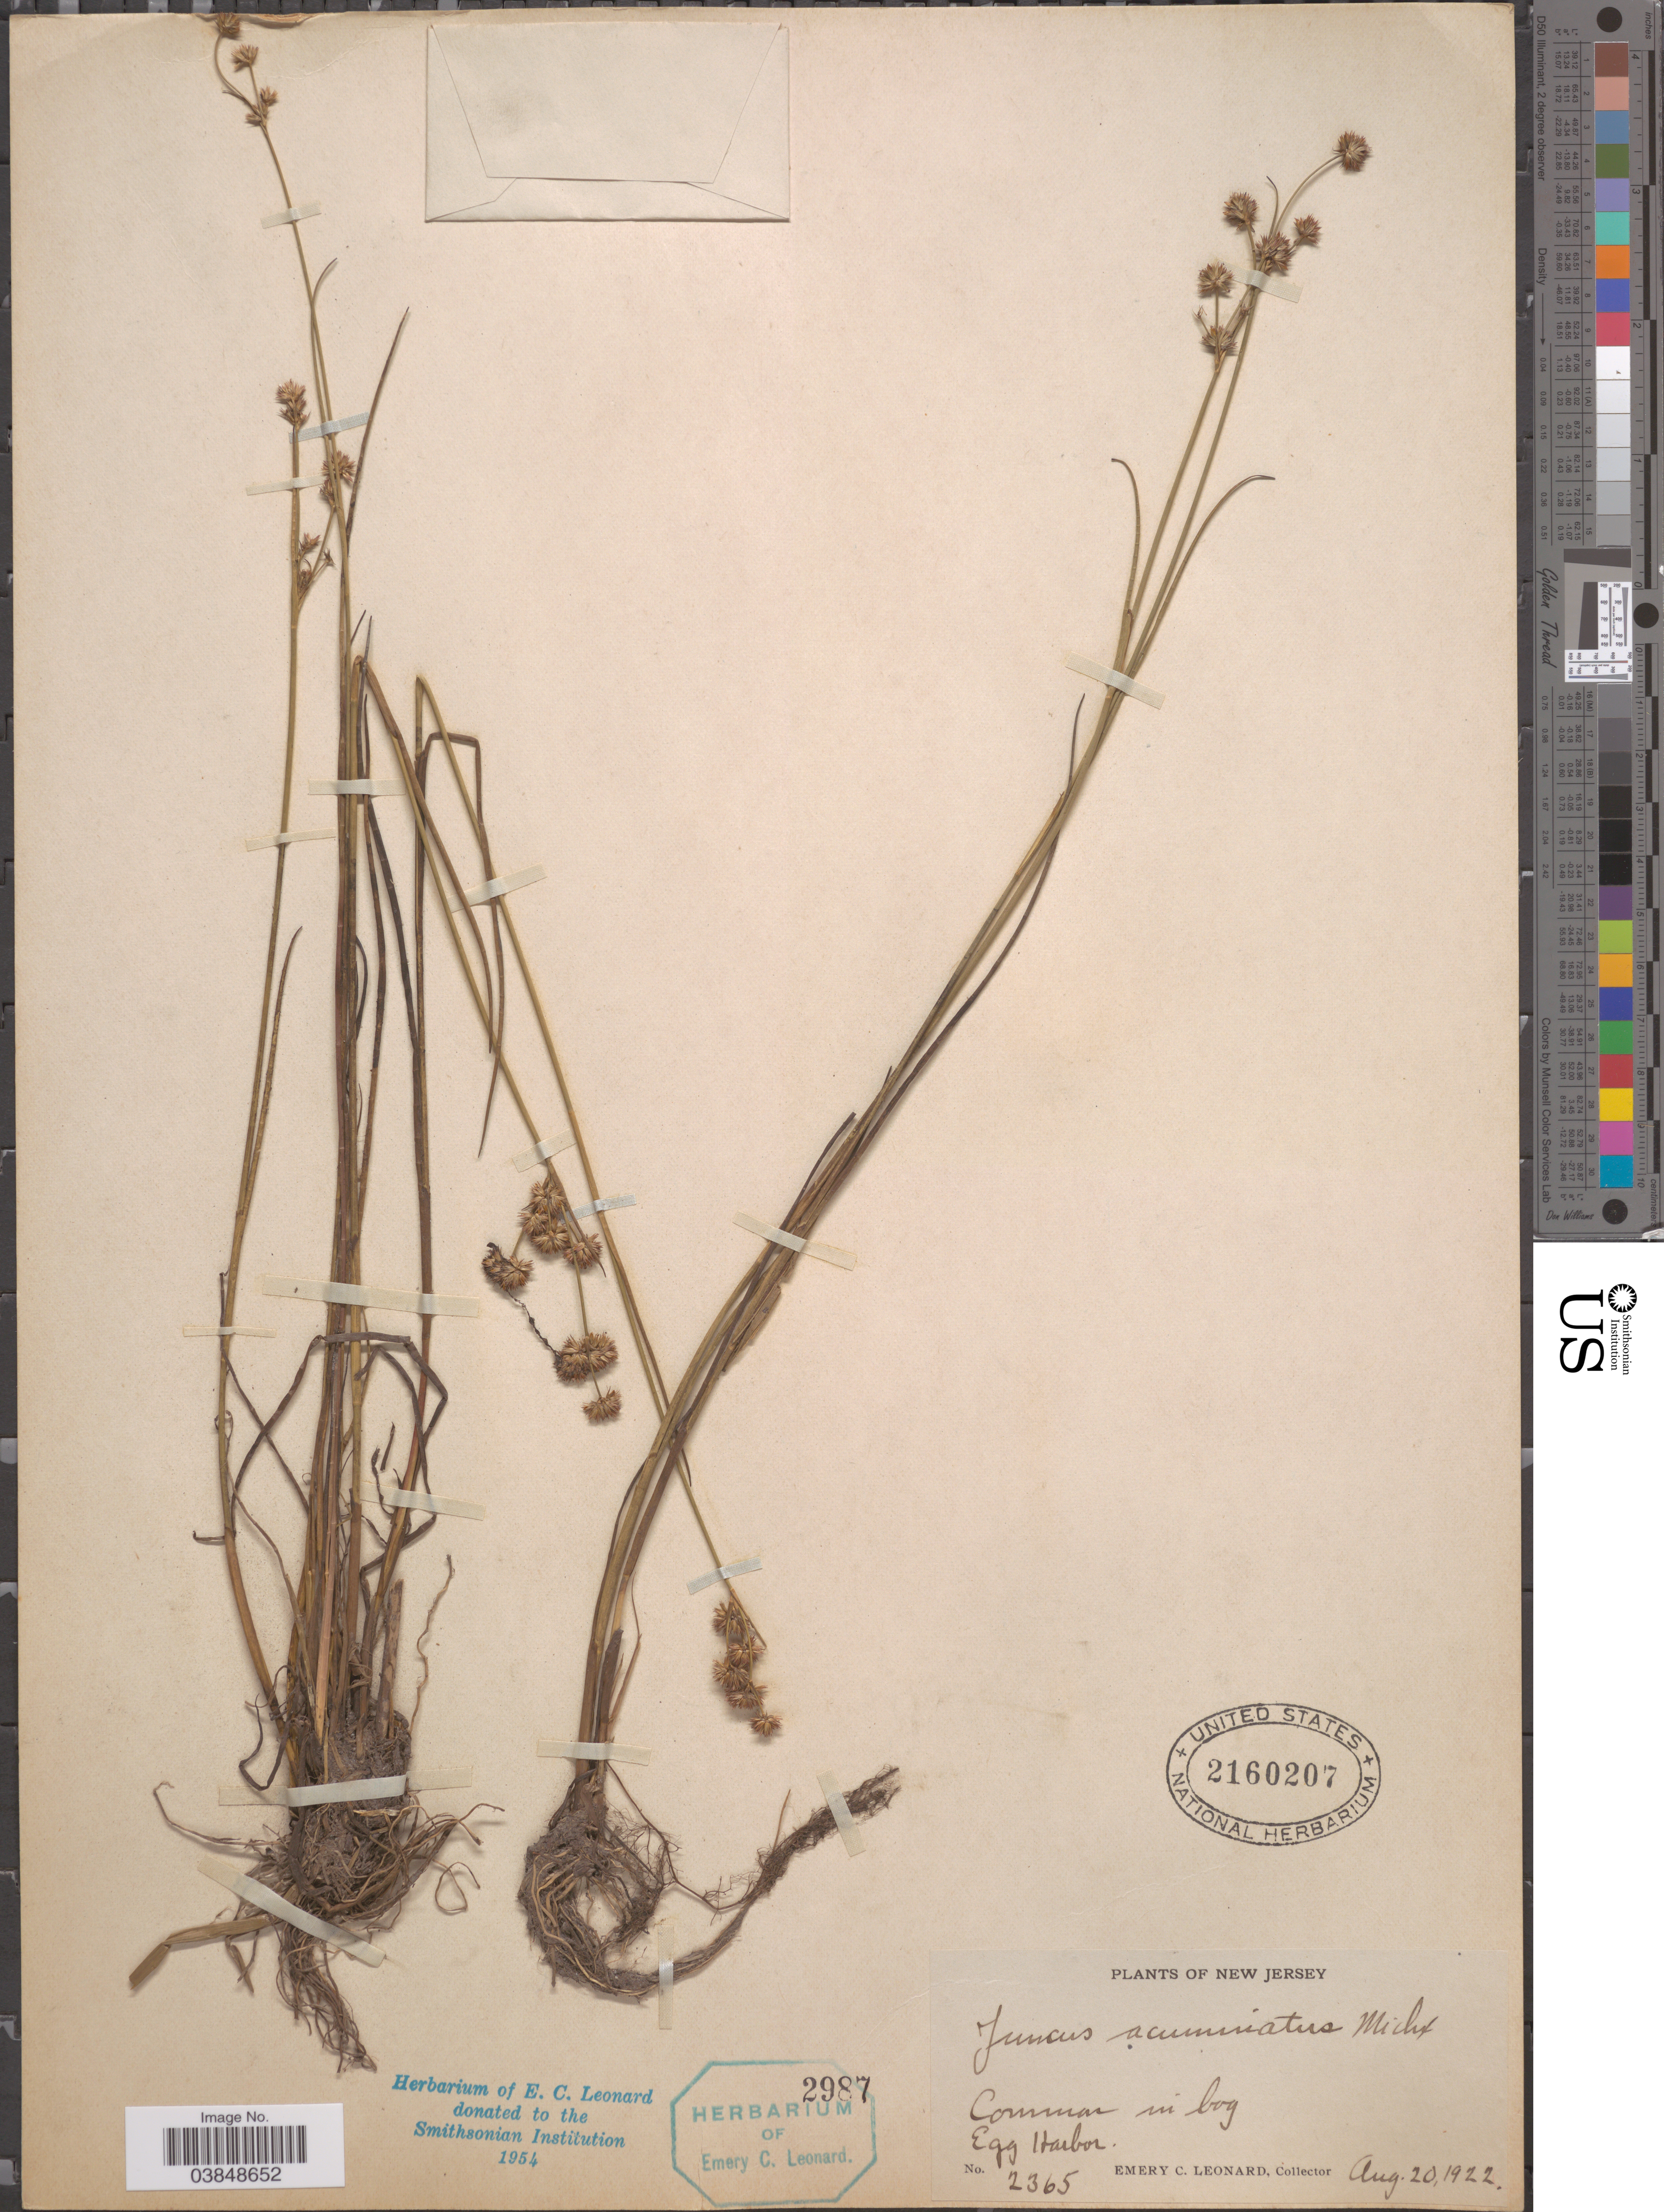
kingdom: Plantae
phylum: Tracheophyta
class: Liliopsida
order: Poales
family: Juncaceae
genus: Juncus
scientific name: Juncus acuminatus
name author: Michx.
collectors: E. C. Leonard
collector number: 2365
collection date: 1922-08-20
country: United States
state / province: New Jersey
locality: Egg Harbor.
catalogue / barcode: US 2160207